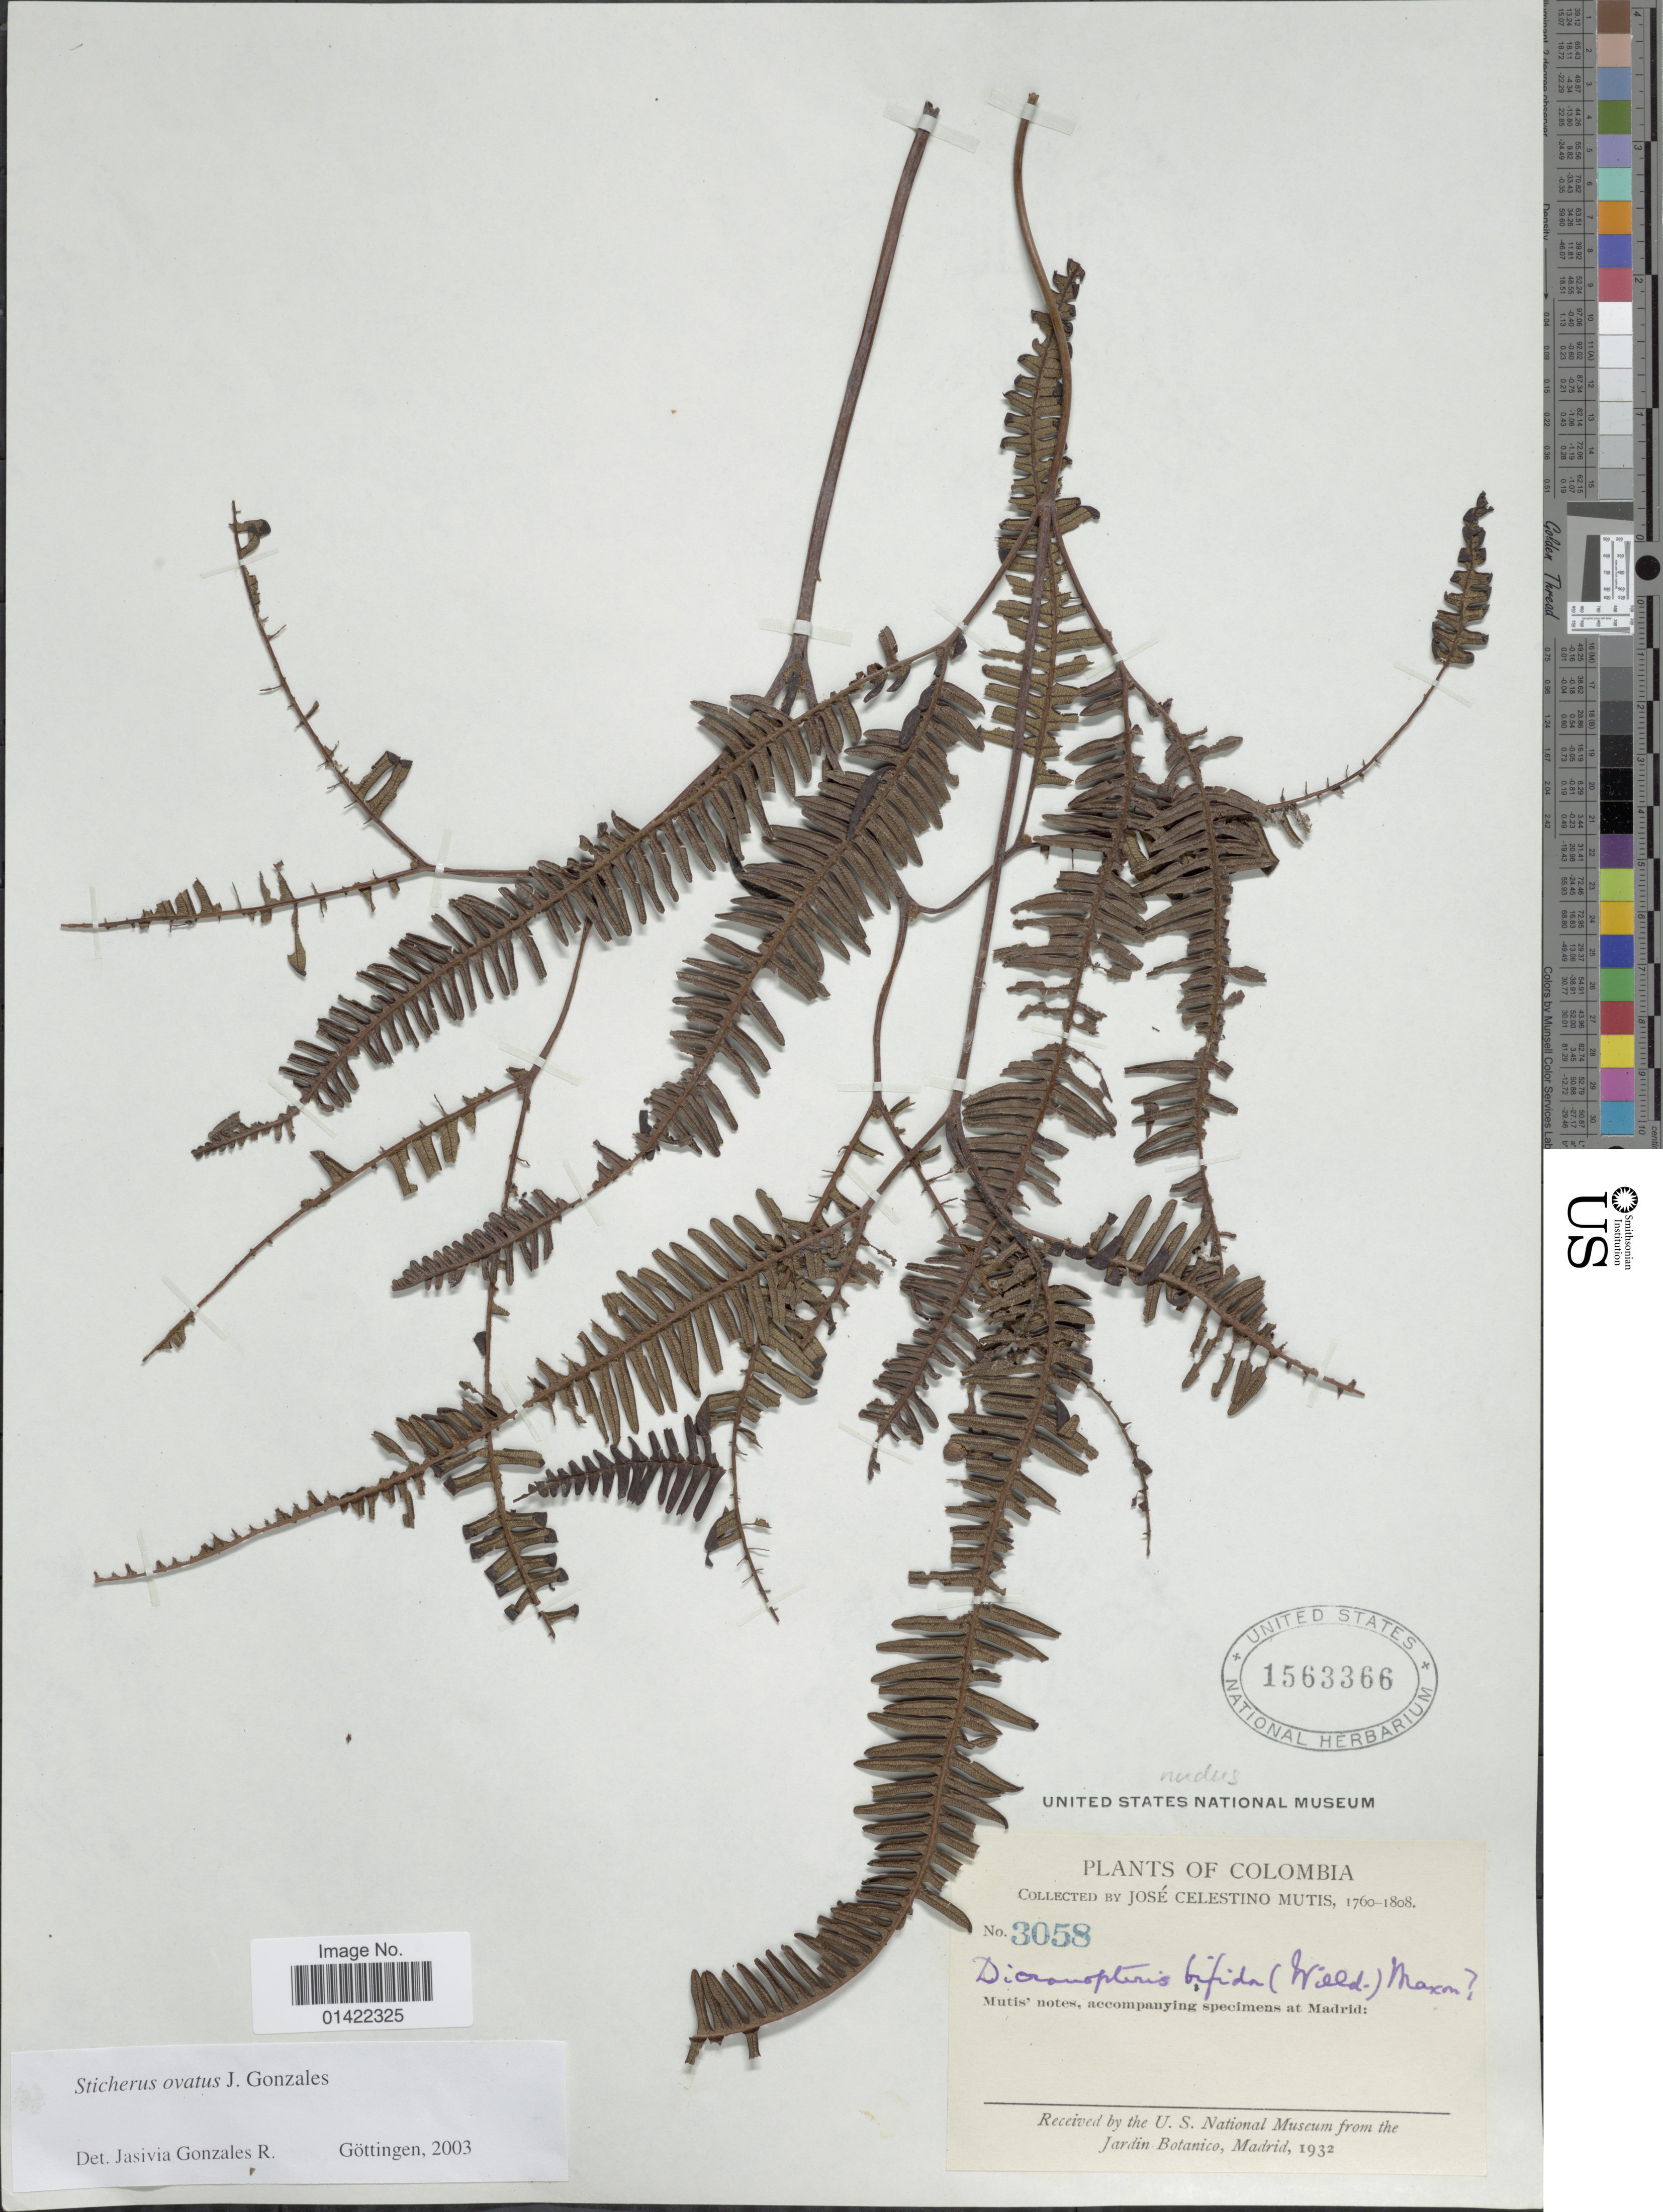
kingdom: Plantae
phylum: Tracheophyta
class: Polypodiopsida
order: Gleicheniales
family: Gleicheniaceae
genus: Sticherus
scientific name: Sticherus ovatus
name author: J. Gonzales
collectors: J. C. B. Mutis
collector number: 3058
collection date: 1760/1808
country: Colombia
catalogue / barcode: US 1563366